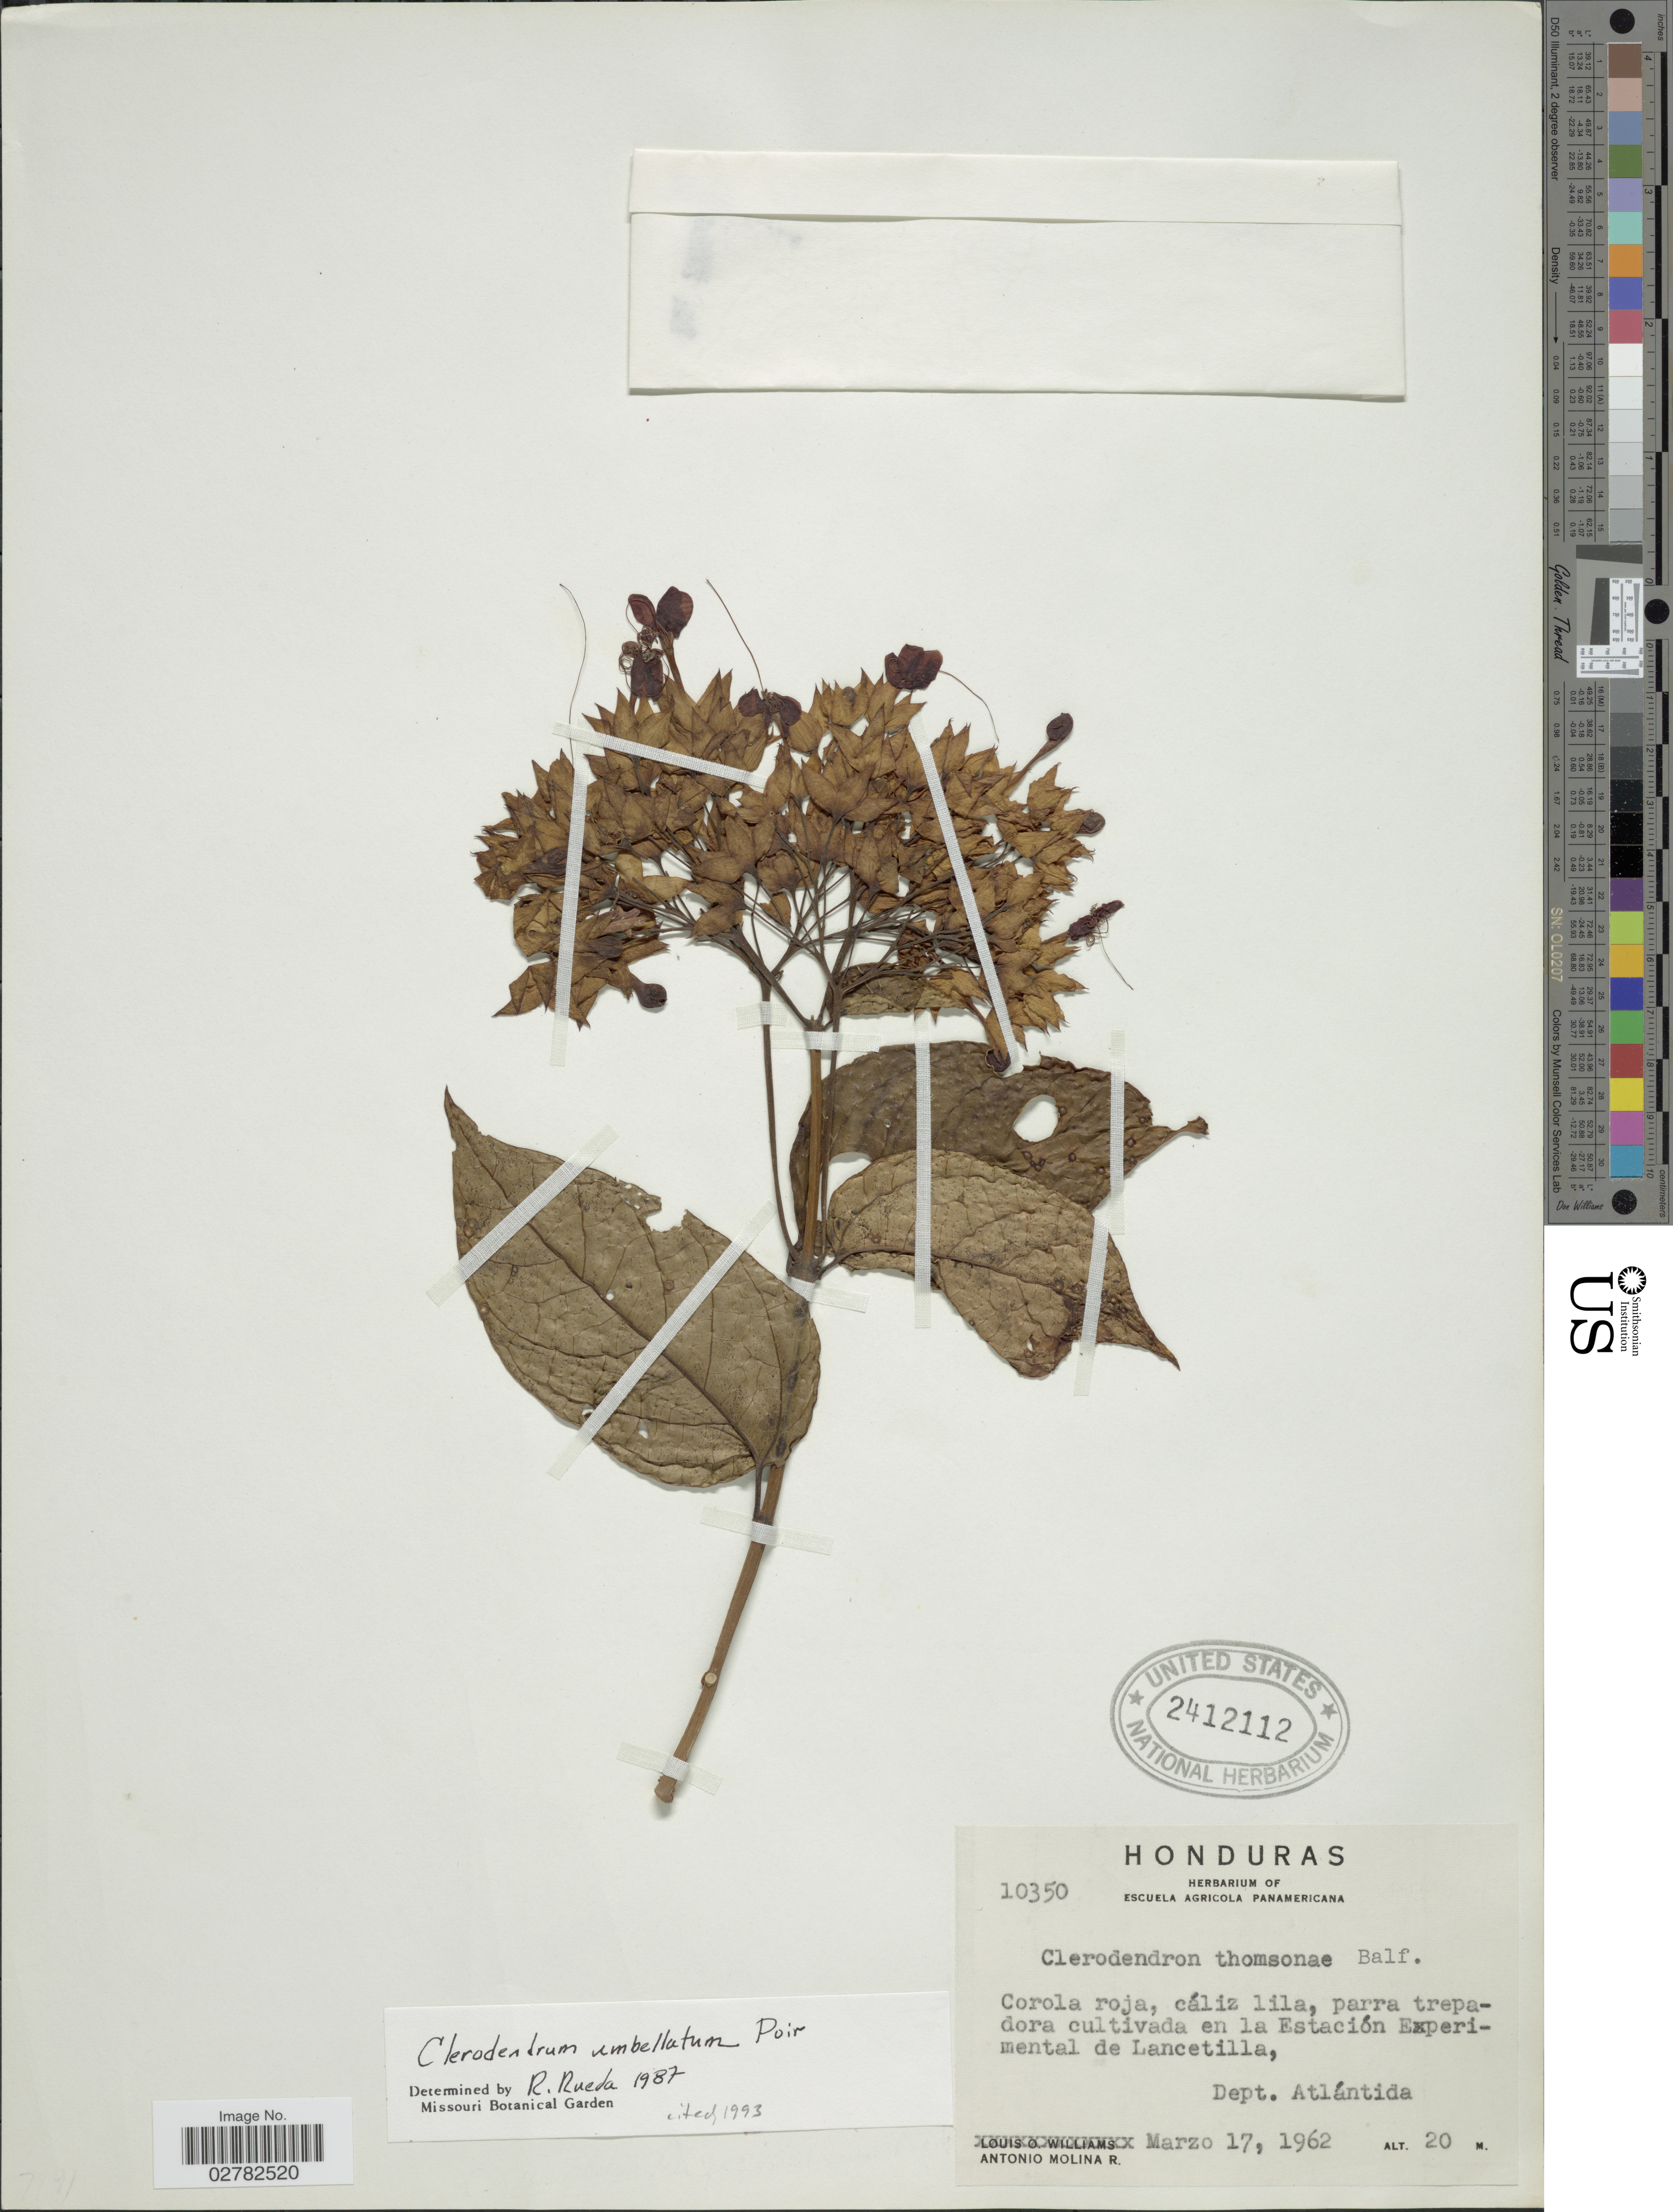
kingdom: Plantae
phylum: Tracheophyta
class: Magnoliopsida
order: Lamiales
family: Lamiaceae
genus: Clerodendrum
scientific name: Clerodendrum umbellatum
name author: Poir.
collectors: A. Molina R.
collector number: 10350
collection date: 1962-03-17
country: Honduras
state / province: Atlántida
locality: En la Estación Experimental de Lancetilla, Dept. Atlántida.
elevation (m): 20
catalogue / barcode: US 2412112